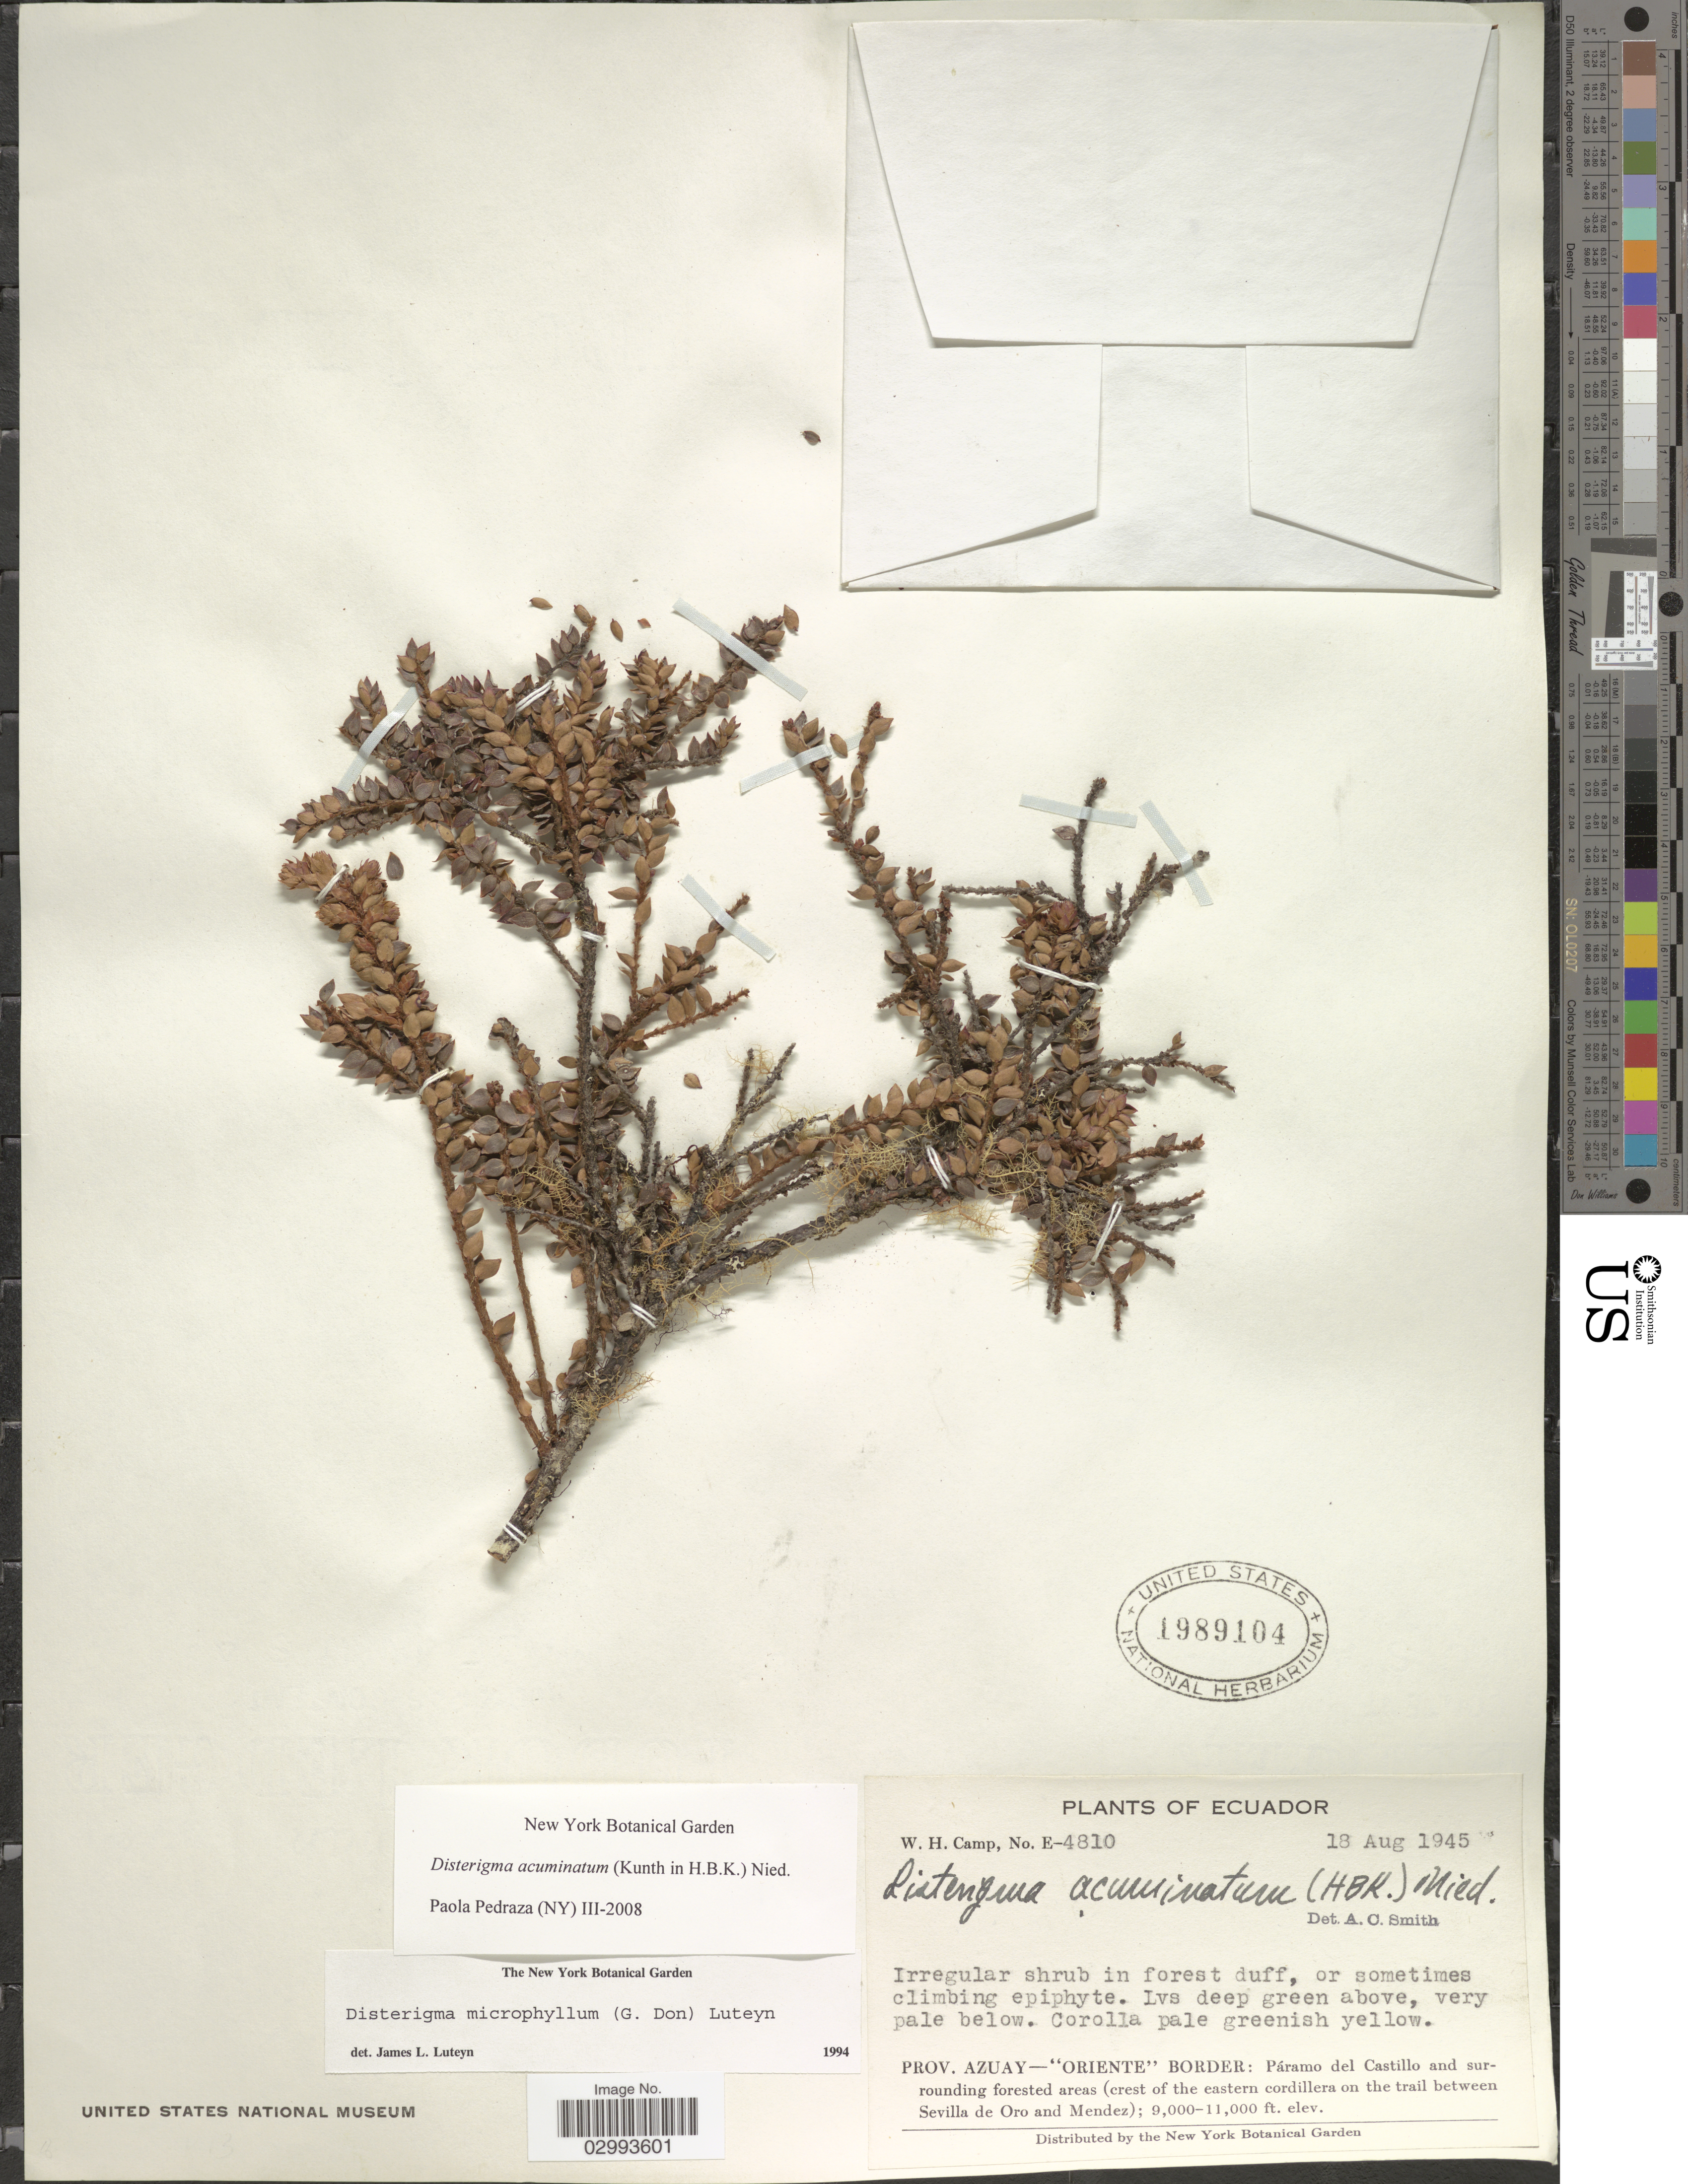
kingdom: Plantae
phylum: Tracheophyta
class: Magnoliopsida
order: Ericales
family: Ericaceae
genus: Disterigma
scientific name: Disterigma acuminatum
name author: (Kunth) Nied.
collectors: W. H. Camp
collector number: E-4810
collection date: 1945-08-18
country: Ecuador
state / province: Azuay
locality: Oriente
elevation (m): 2743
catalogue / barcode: US 1989104